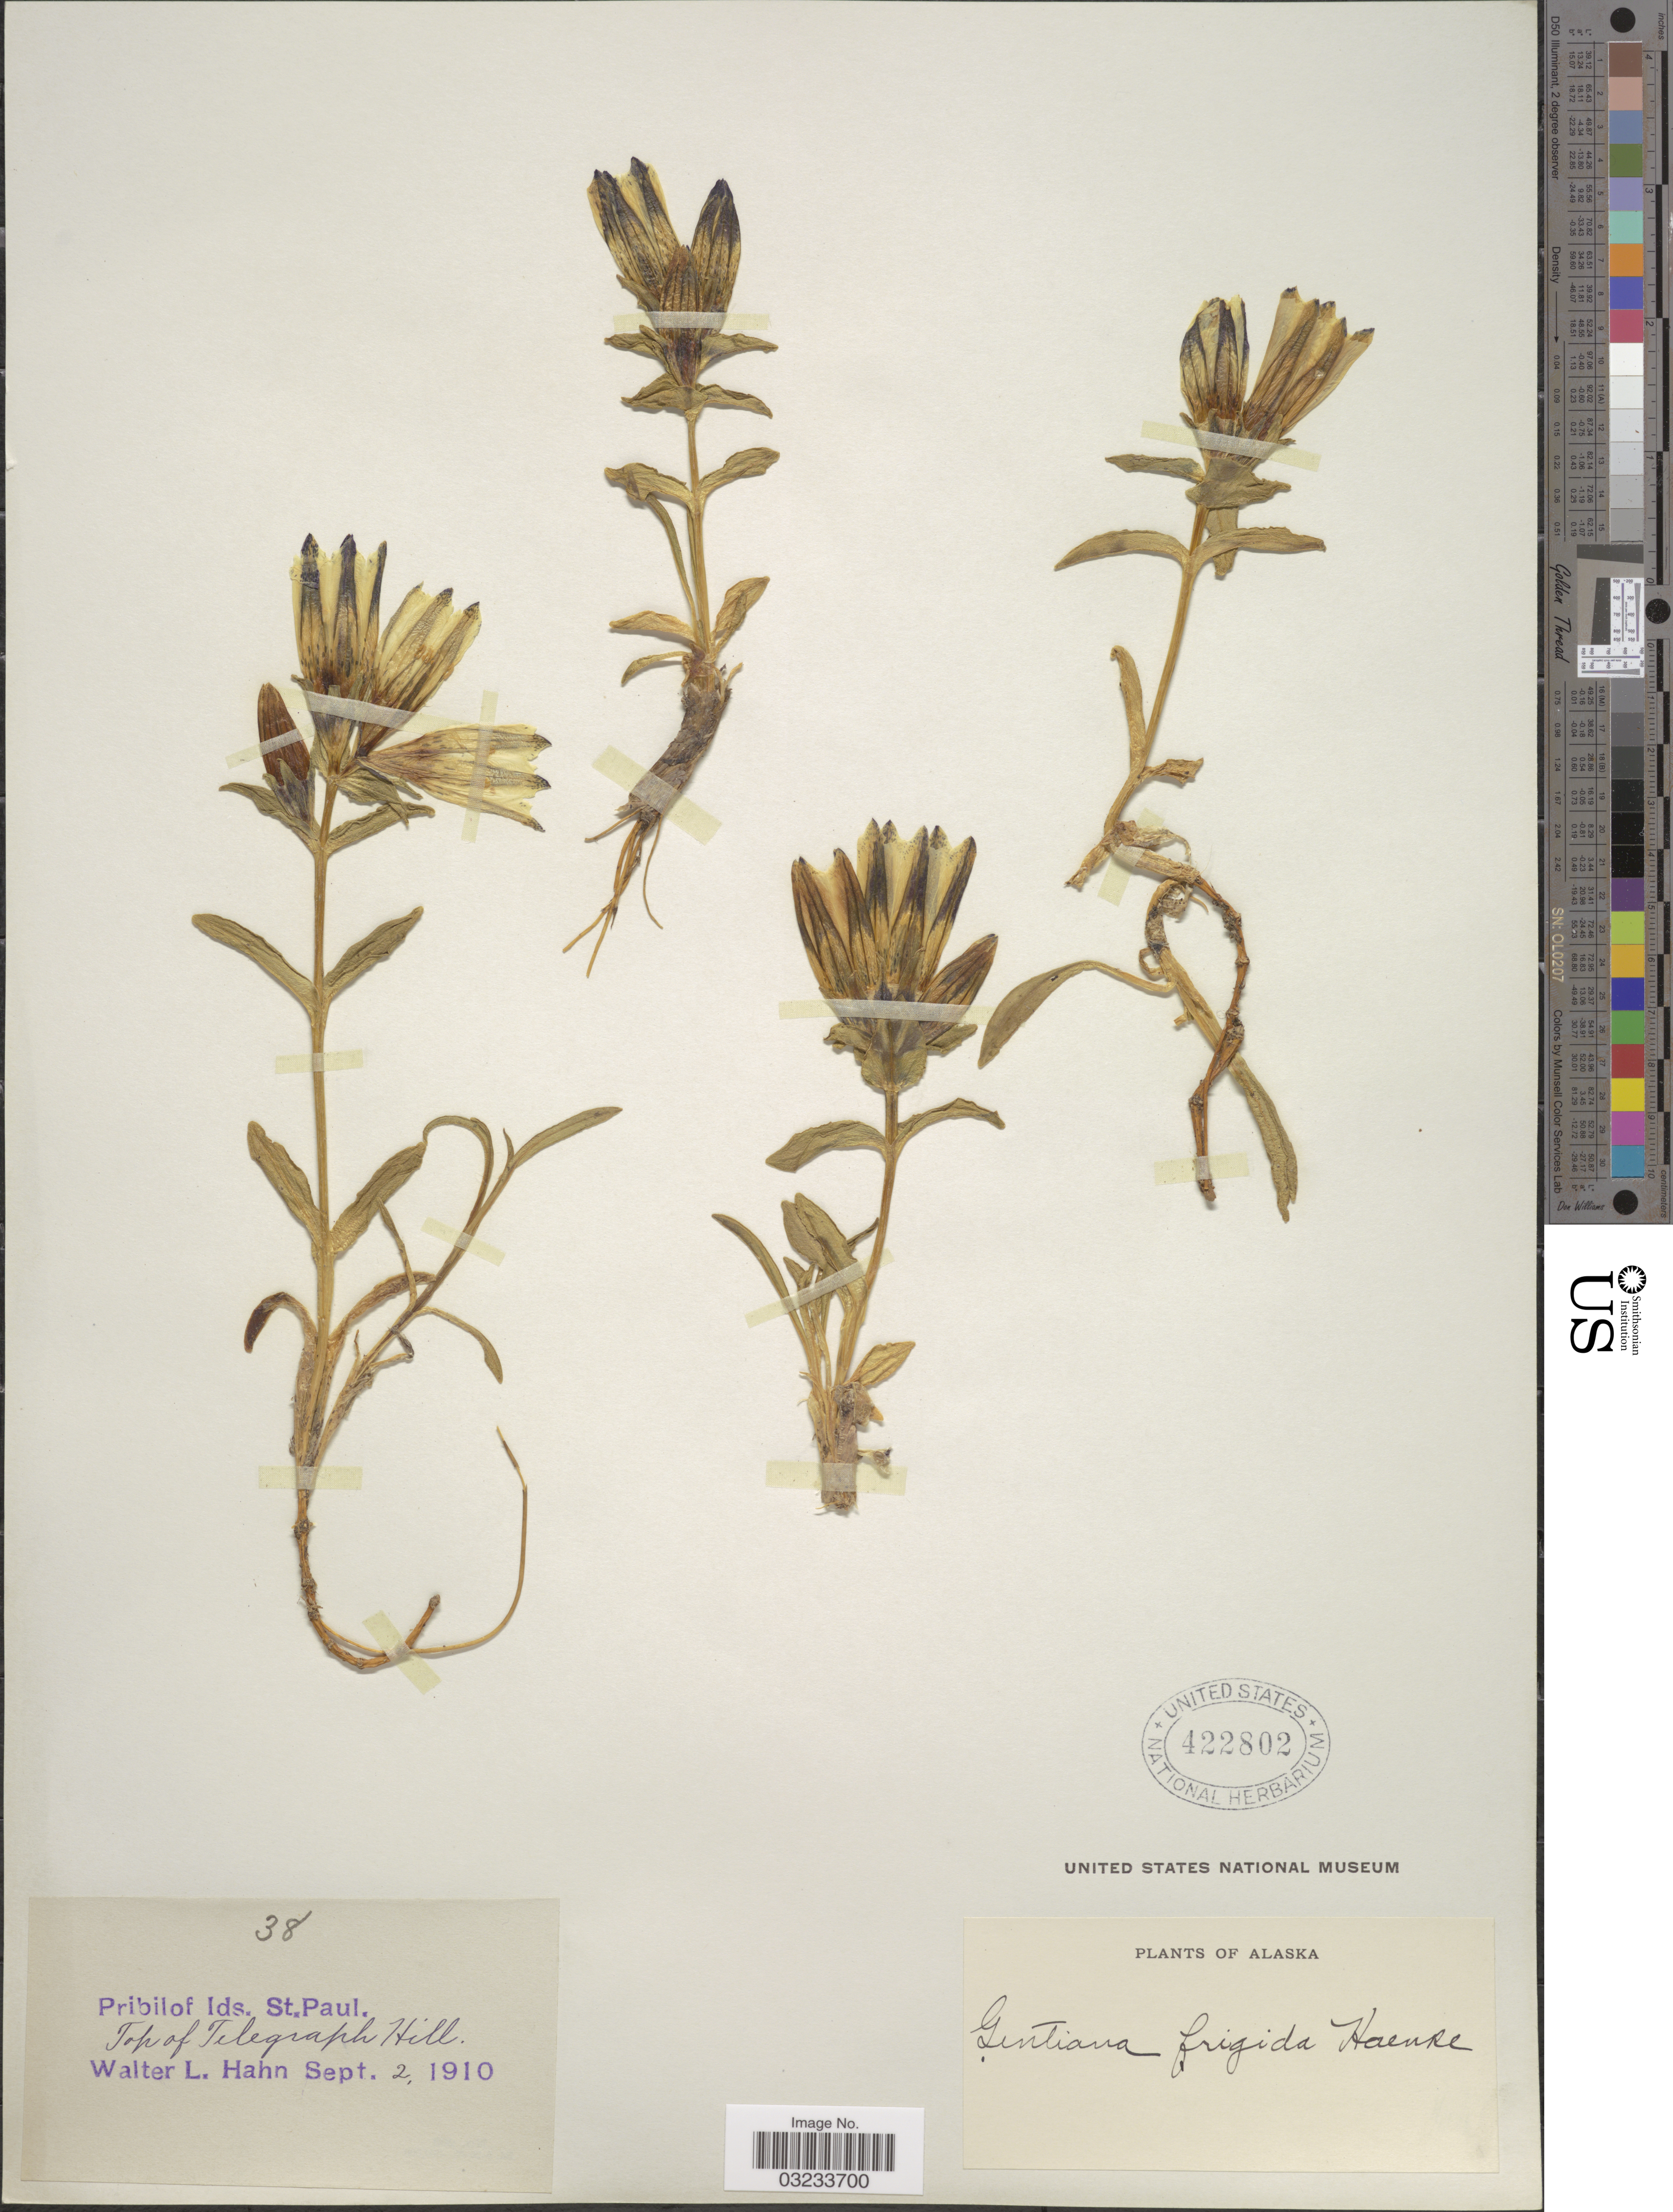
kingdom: Plantae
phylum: Tracheophyta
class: Magnoliopsida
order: Gentianales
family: Gentianaceae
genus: Gentiana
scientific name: Gentiana algida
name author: Pall.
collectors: W. L. Hahn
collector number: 38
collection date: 1910-09-02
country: United States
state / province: Alaska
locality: Pribilof Ids. St. Paul. Top of Telegraph Hill.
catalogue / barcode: US 422802